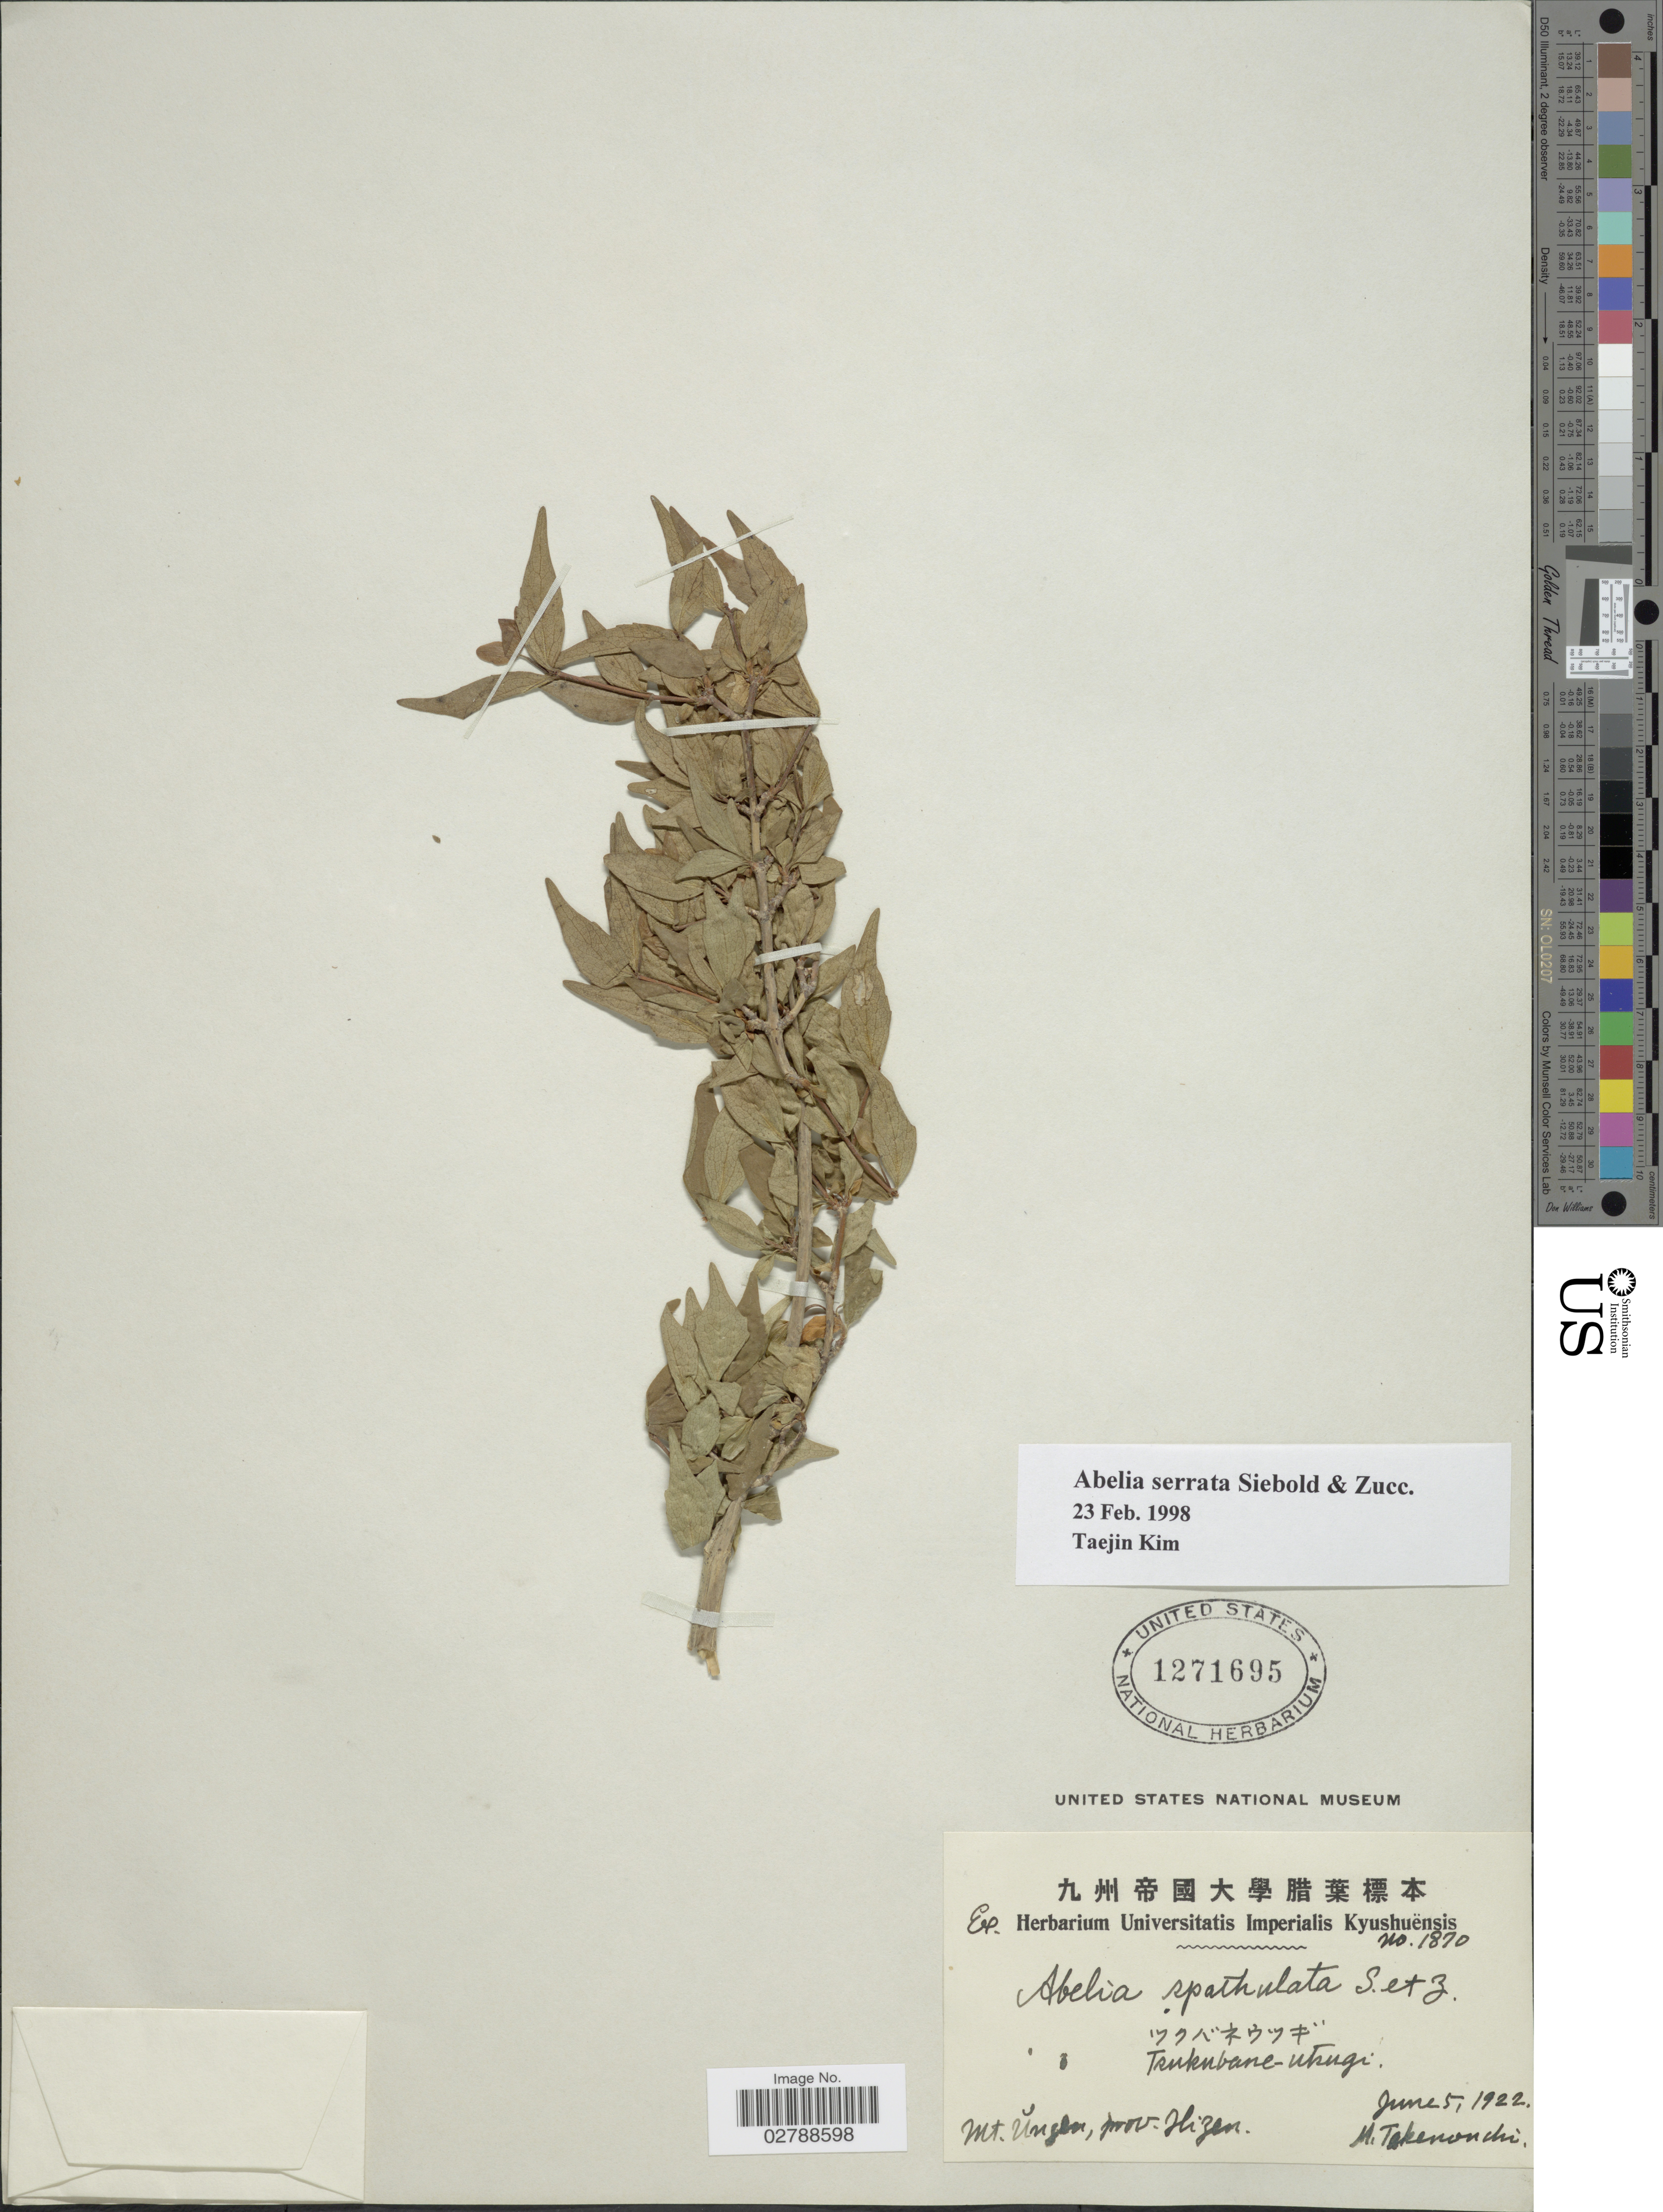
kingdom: Plantae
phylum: Tracheophyta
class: Magnoliopsida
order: Dipsacales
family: Caprifoliaceae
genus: Abelia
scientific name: Abelia serrata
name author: Siebold & Zucc.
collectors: M. Takenouchi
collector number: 1870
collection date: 1922-06-05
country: Japan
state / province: Akita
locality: Mt. Ûngen, prov. Hizen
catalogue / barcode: US 1271695